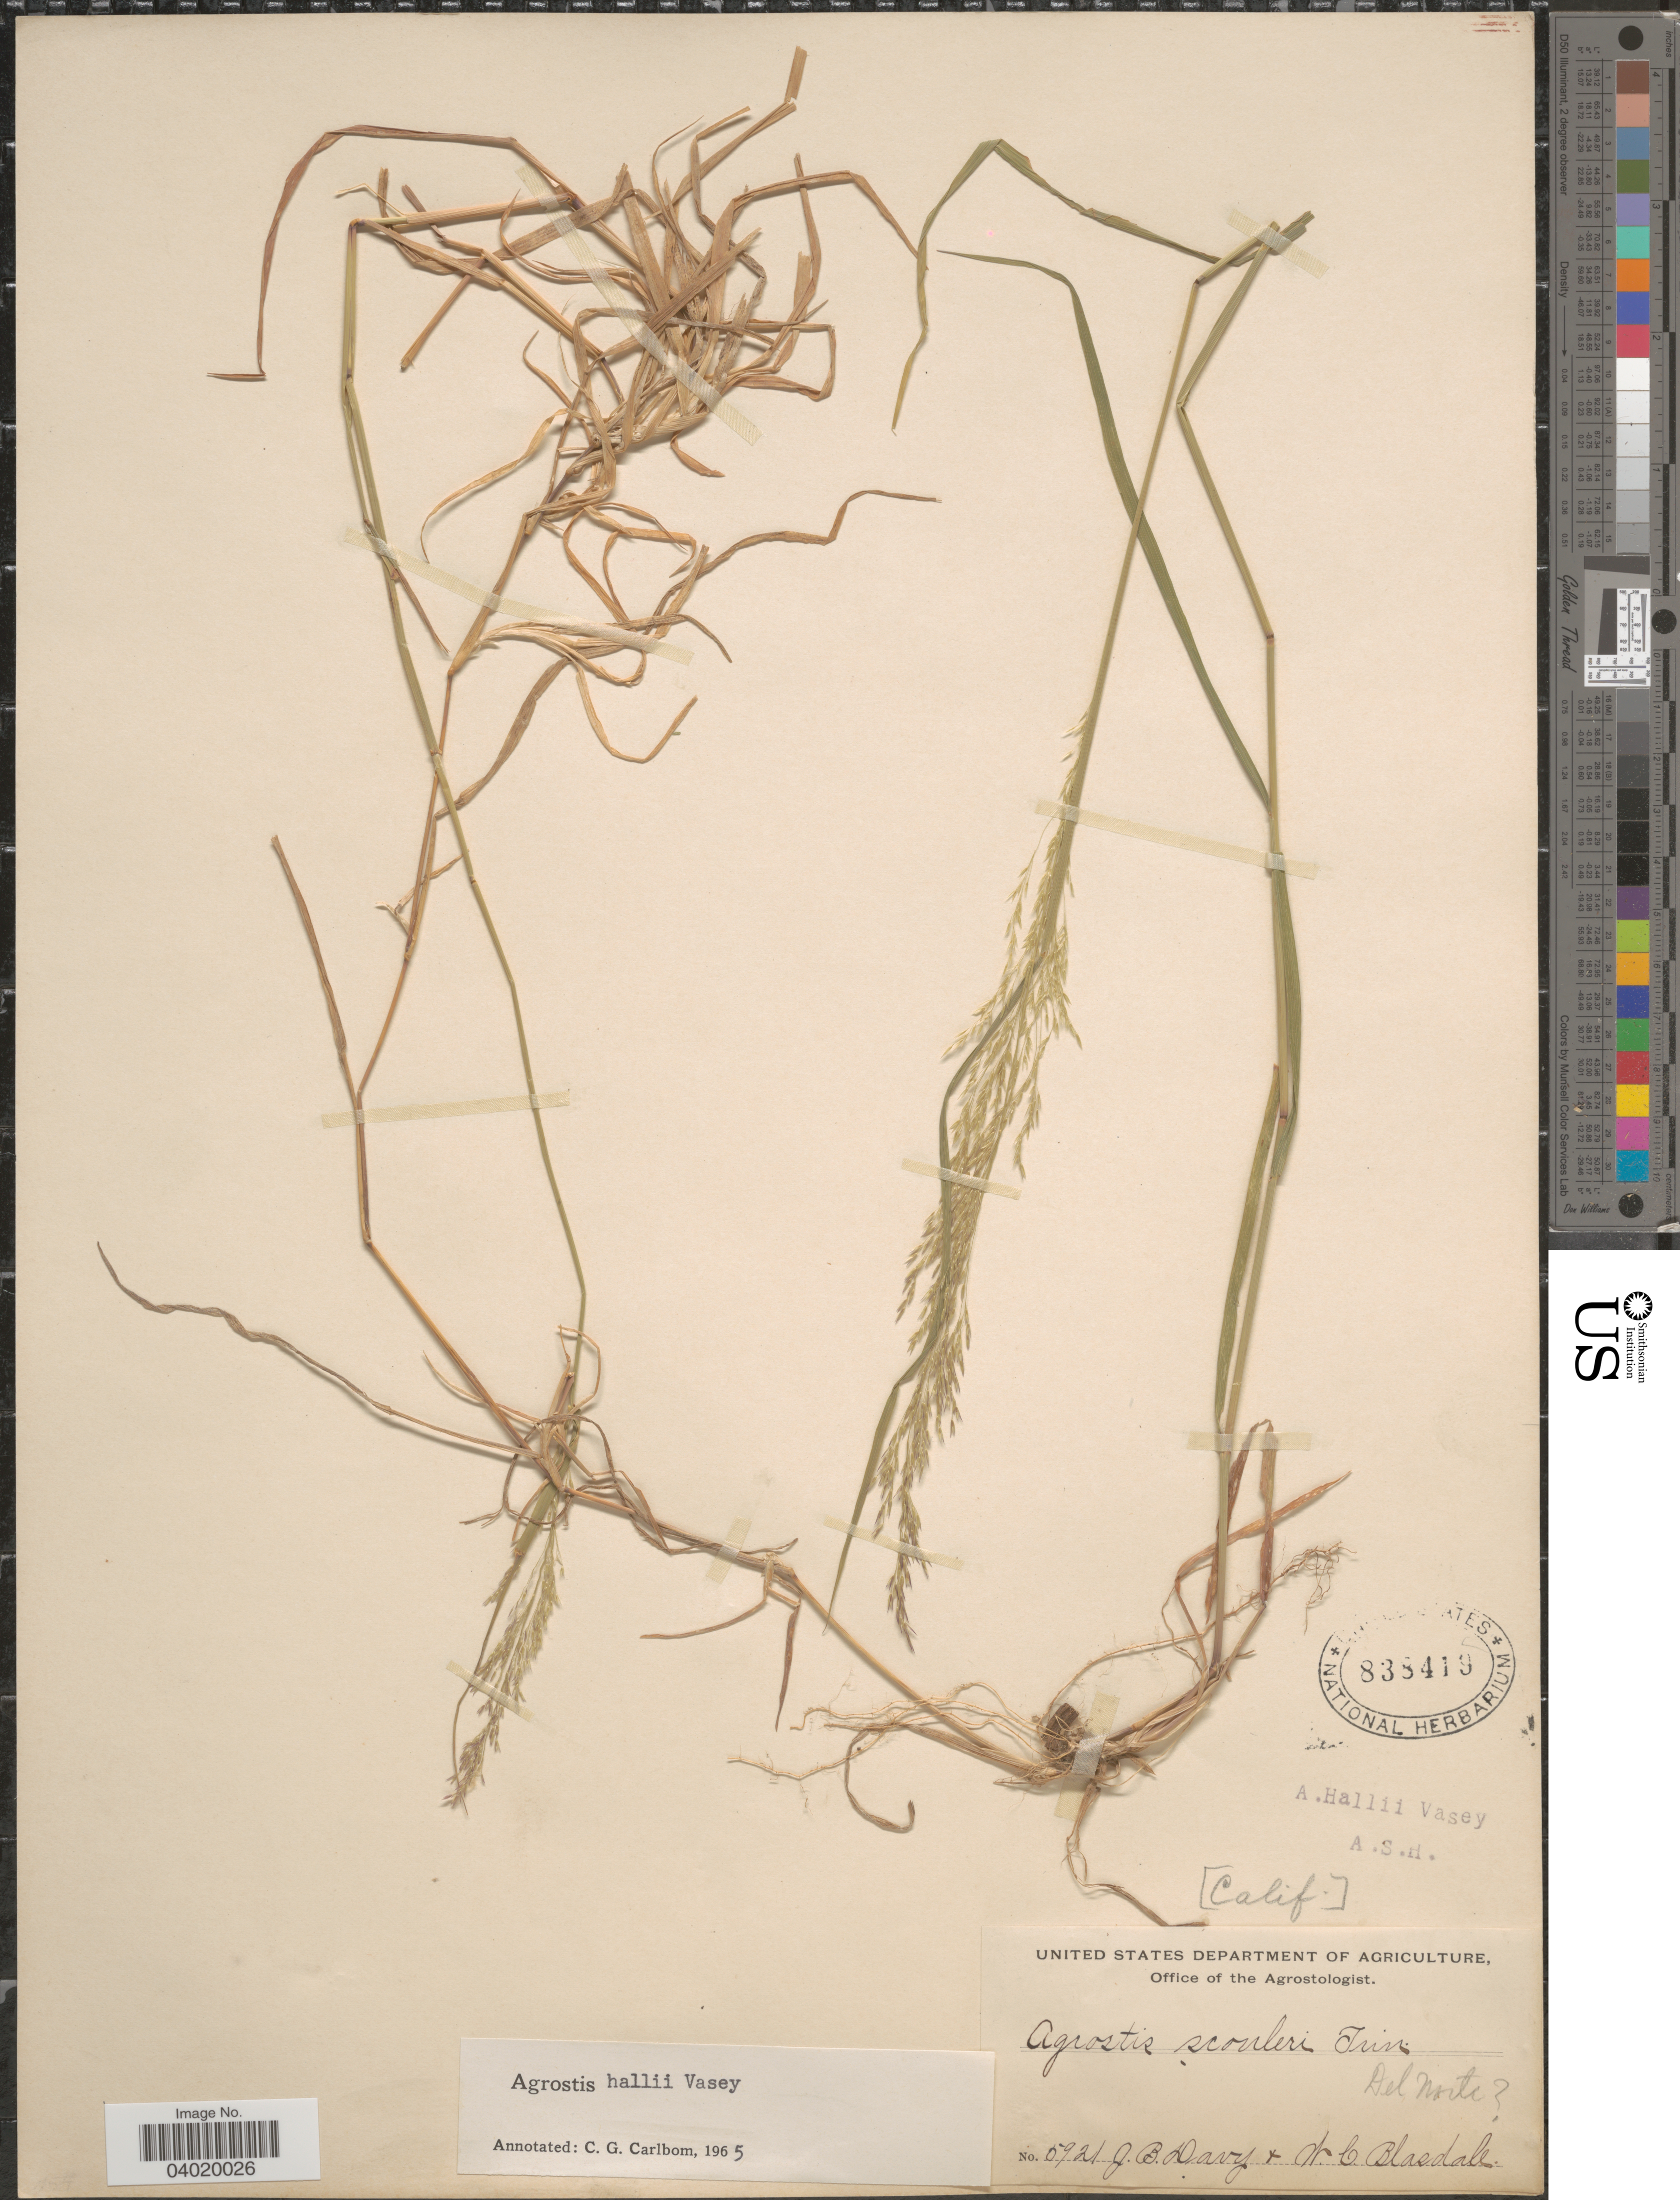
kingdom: Plantae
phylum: Tracheophyta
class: Liliopsida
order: Poales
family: Poaceae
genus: Agrostis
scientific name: Agrostis hallii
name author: Vasey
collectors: J. Burtt Davy & W. Blasdale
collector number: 5921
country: United States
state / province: California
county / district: Del Norte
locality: Del Norte [unsure placement].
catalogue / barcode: US 838419